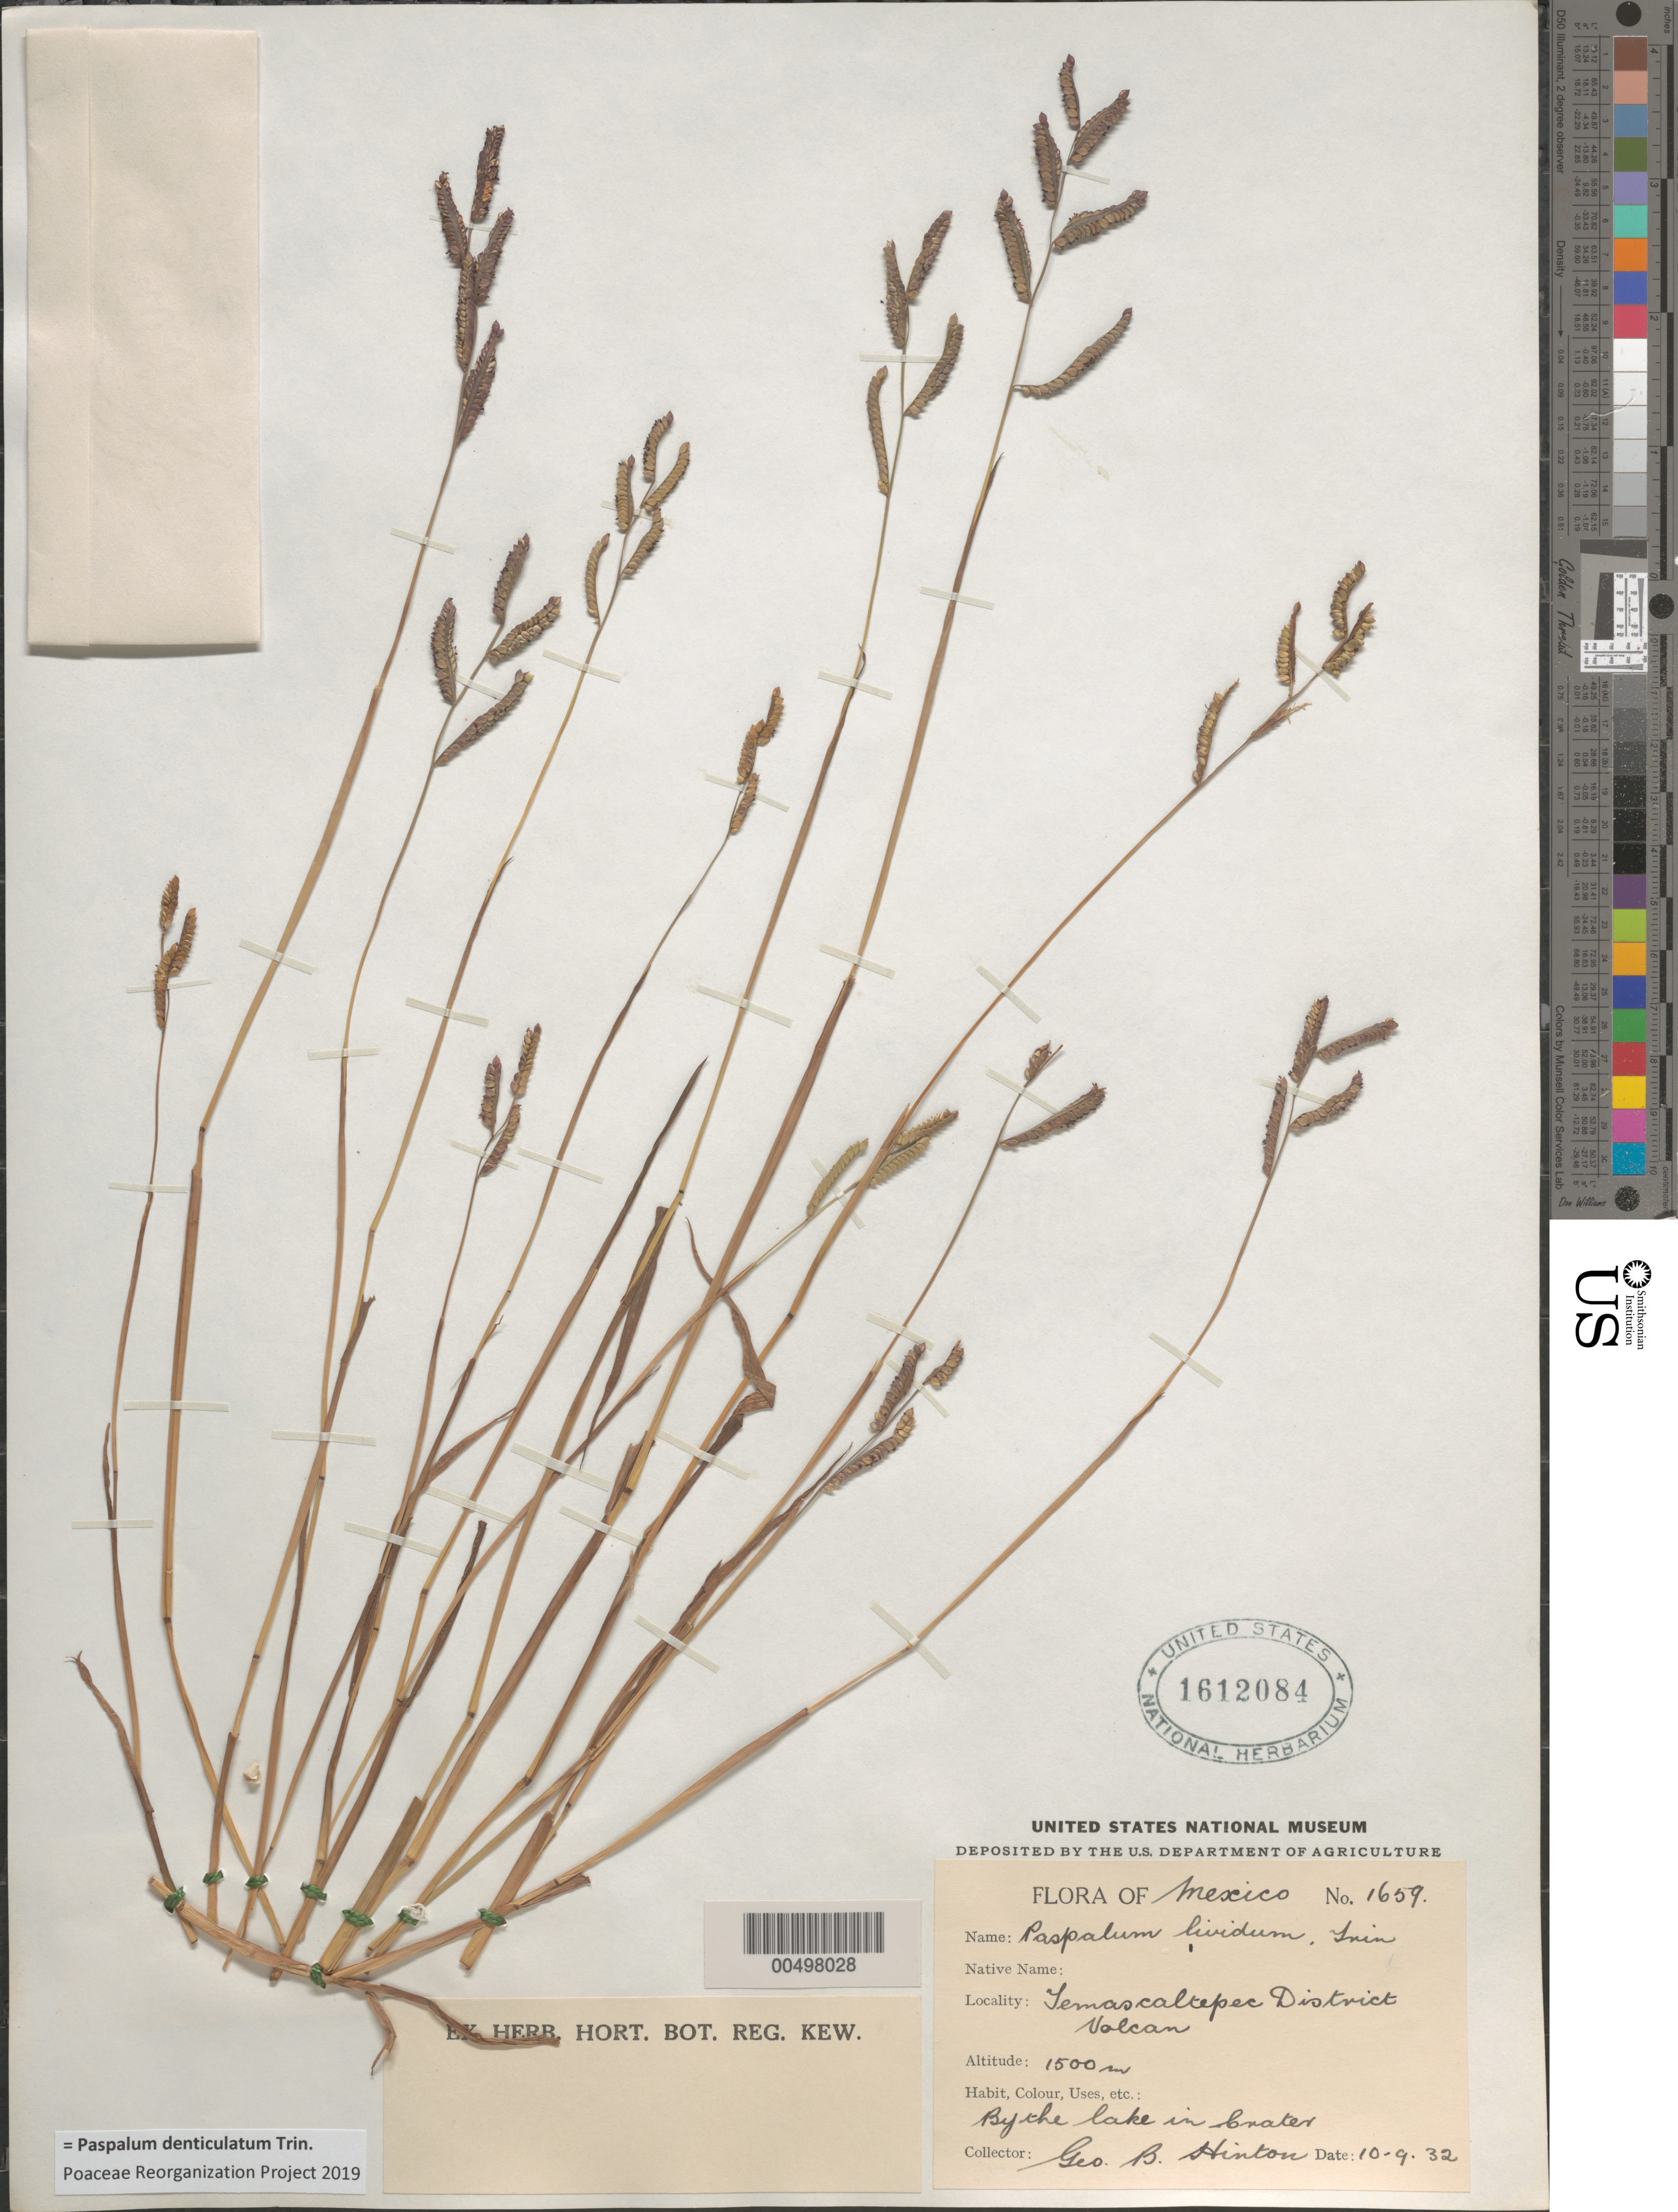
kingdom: Plantae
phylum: Tracheophyta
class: Liliopsida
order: Poales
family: Poaceae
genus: Paspalum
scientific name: Paspalum lividum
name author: Trin. in Schltdl.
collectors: G. B. Hinton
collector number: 1659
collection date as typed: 10 Sep 1932 or 9 Oct 1932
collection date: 1932-09-10 or 1932-10-09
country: Mexico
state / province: México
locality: Temascaltepec Dist, Volcan, by the lake in crater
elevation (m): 1500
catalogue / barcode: US 1612084